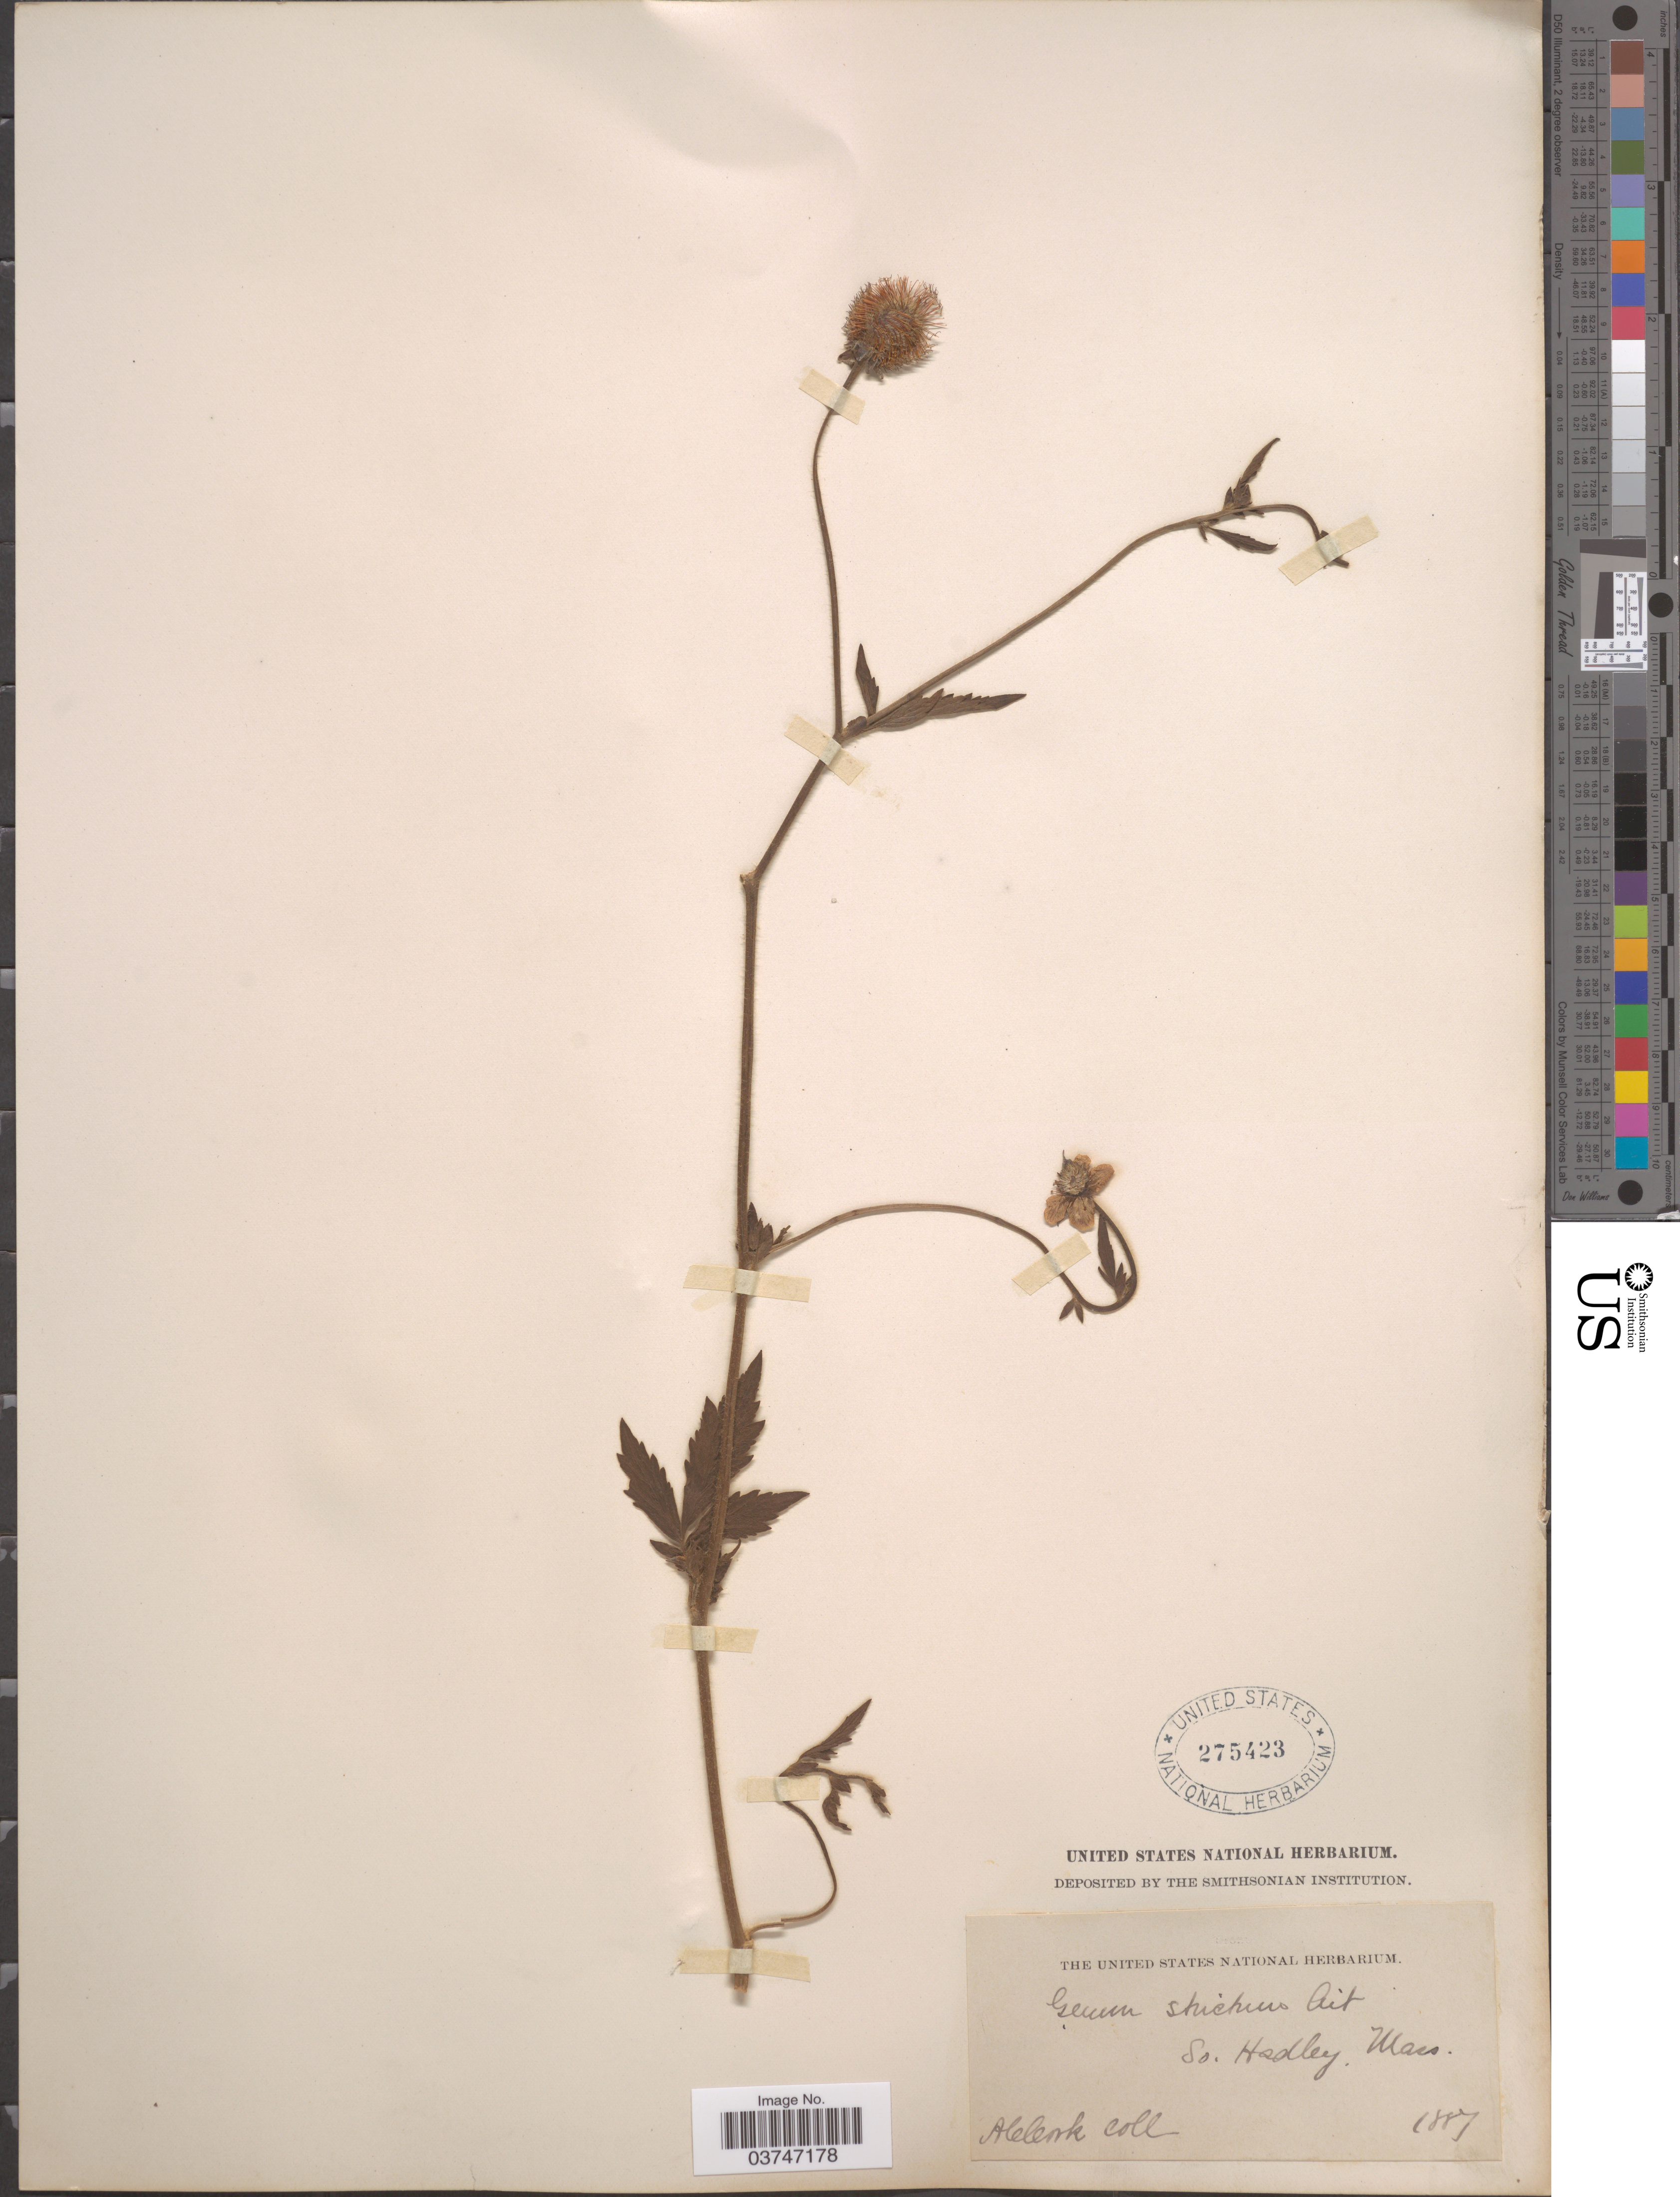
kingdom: Plantae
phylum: Tracheophyta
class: Magnoliopsida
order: Rosales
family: Rosaceae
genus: Geum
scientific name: Geum aleppicum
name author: Jacq.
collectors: A. Cook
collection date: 1887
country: United States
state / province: Massachusetts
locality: So. Hadley.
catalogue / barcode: US 275423